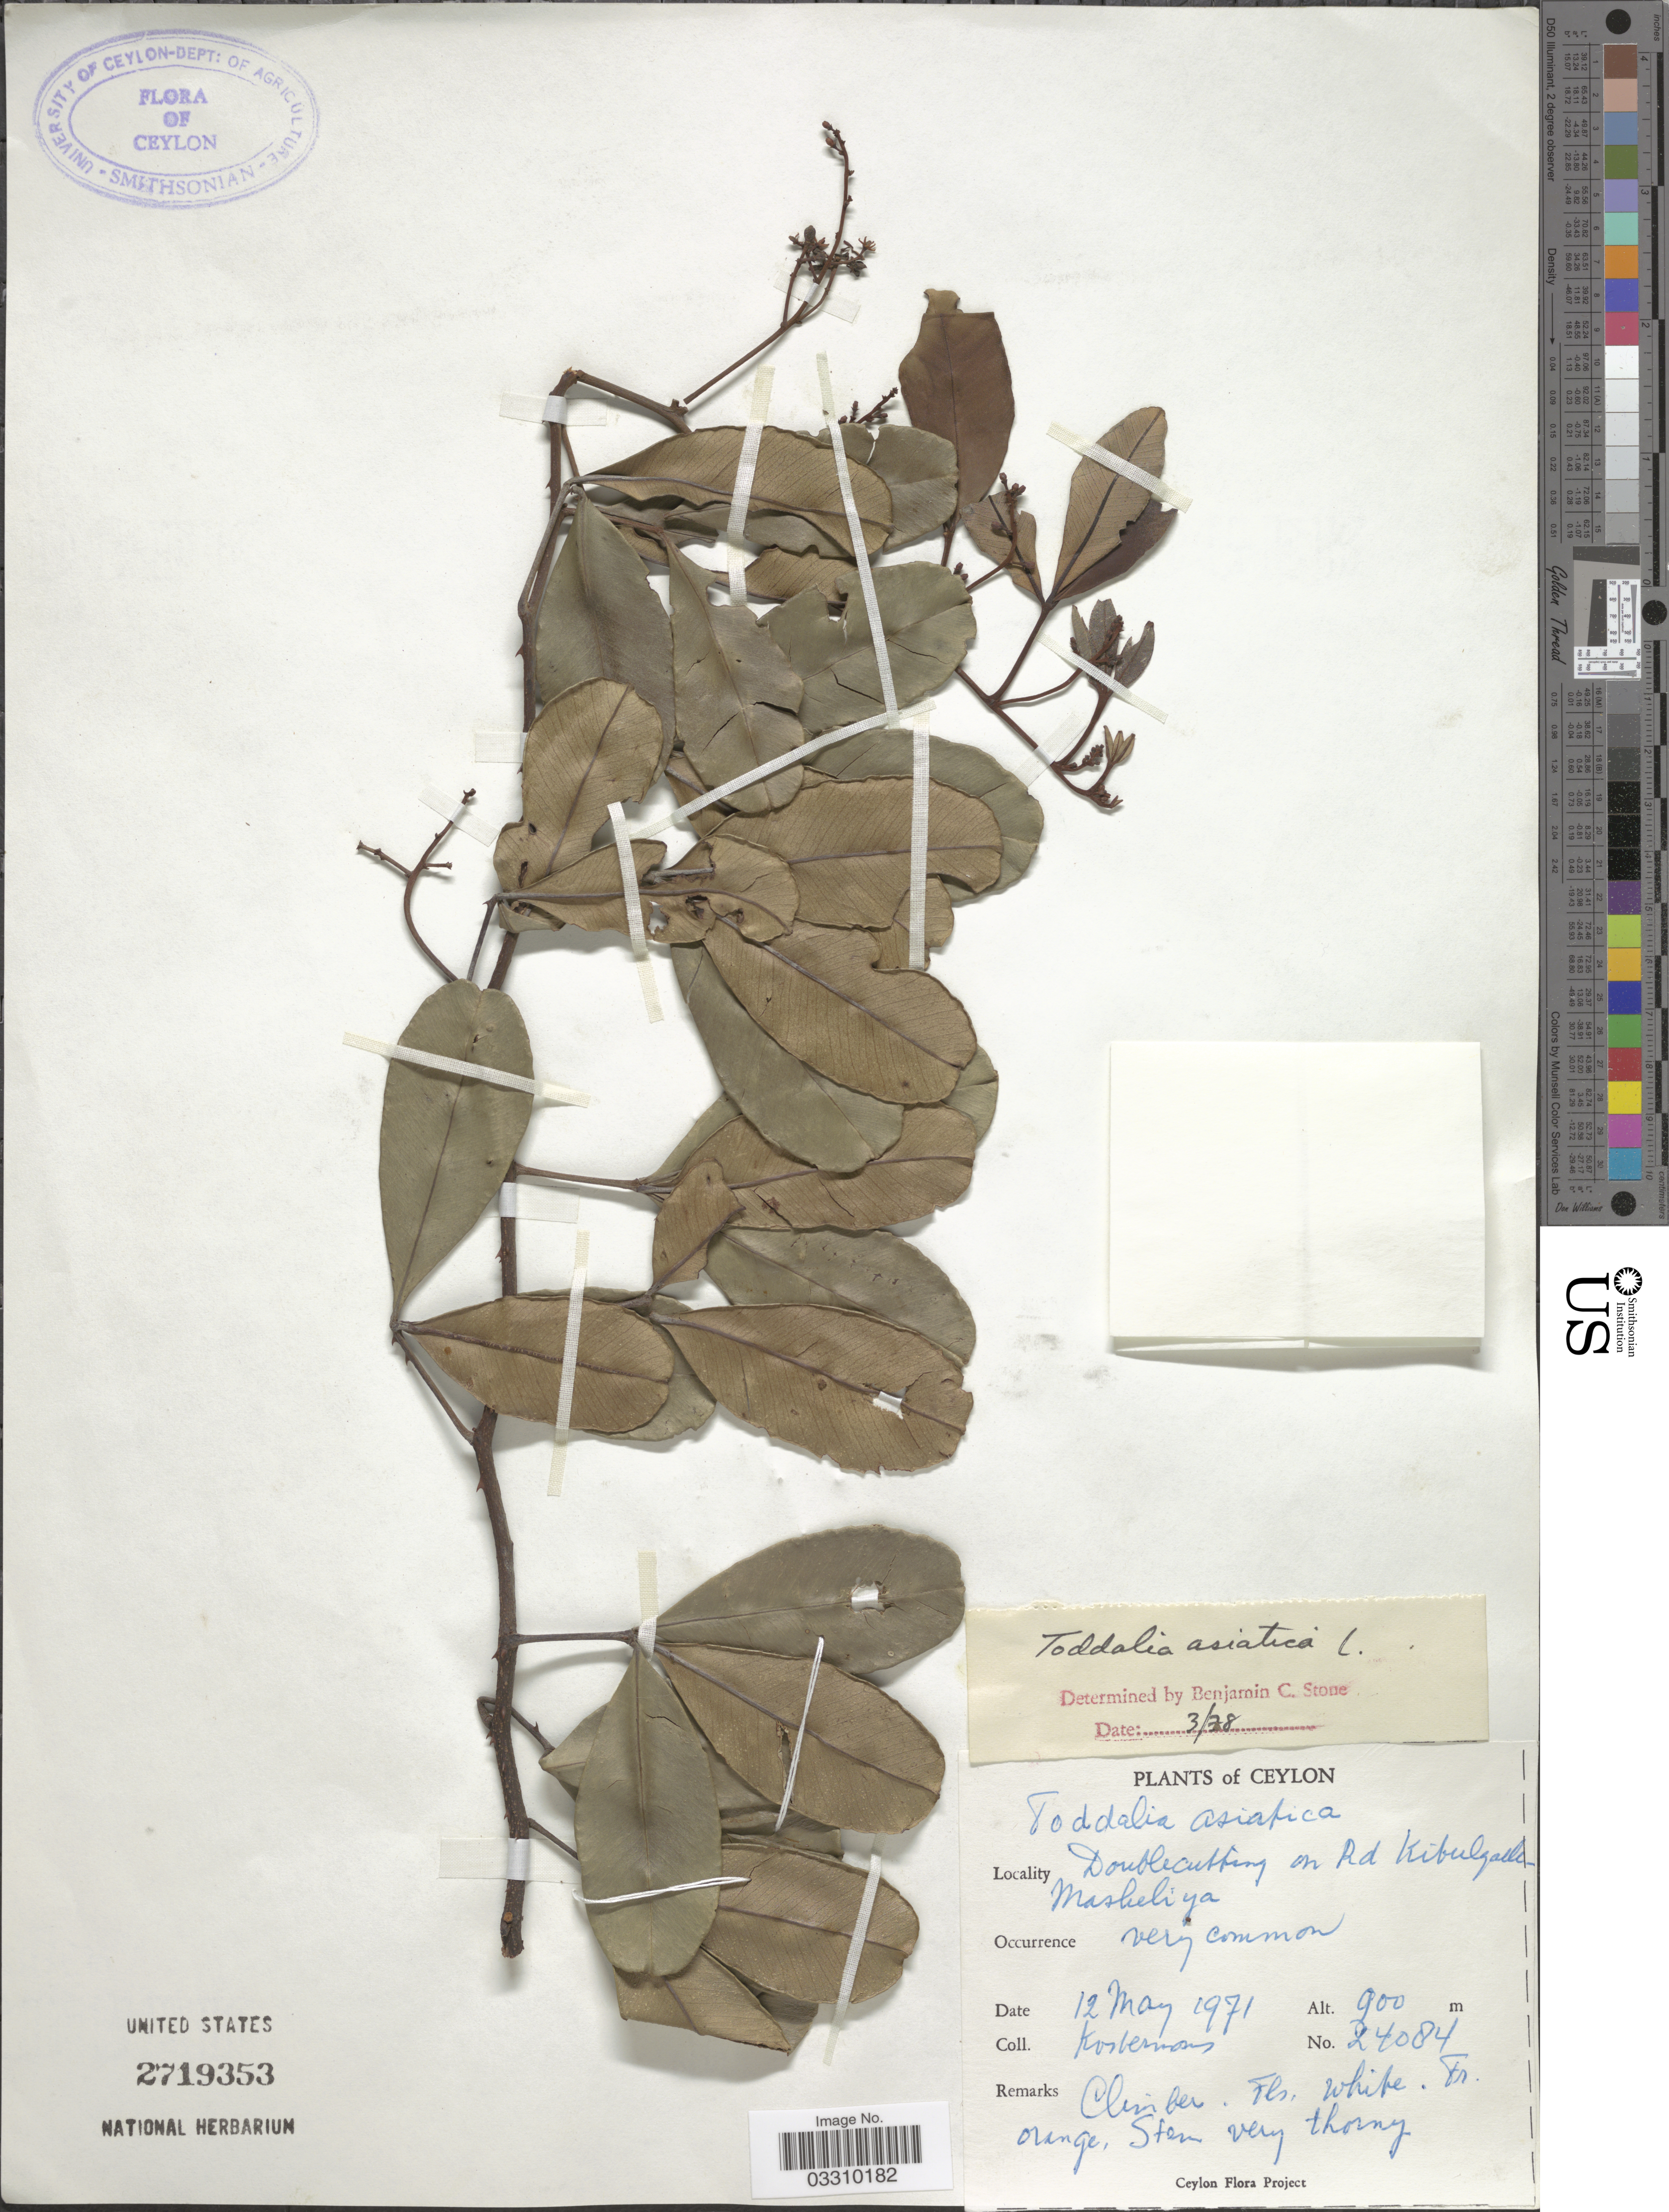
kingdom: Plantae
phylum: Tracheophyta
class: Magnoliopsida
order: Sapindales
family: Rutaceae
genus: Zanthoxylum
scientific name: Zanthoxylum asiaticum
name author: (L.) Appelhans et al.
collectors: Kostermans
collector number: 24084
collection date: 1971-05-12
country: Sri Lanka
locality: Ceylon. Double cutting on Rd Kitulgalle - Maskeliya.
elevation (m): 900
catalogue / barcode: US 2719353